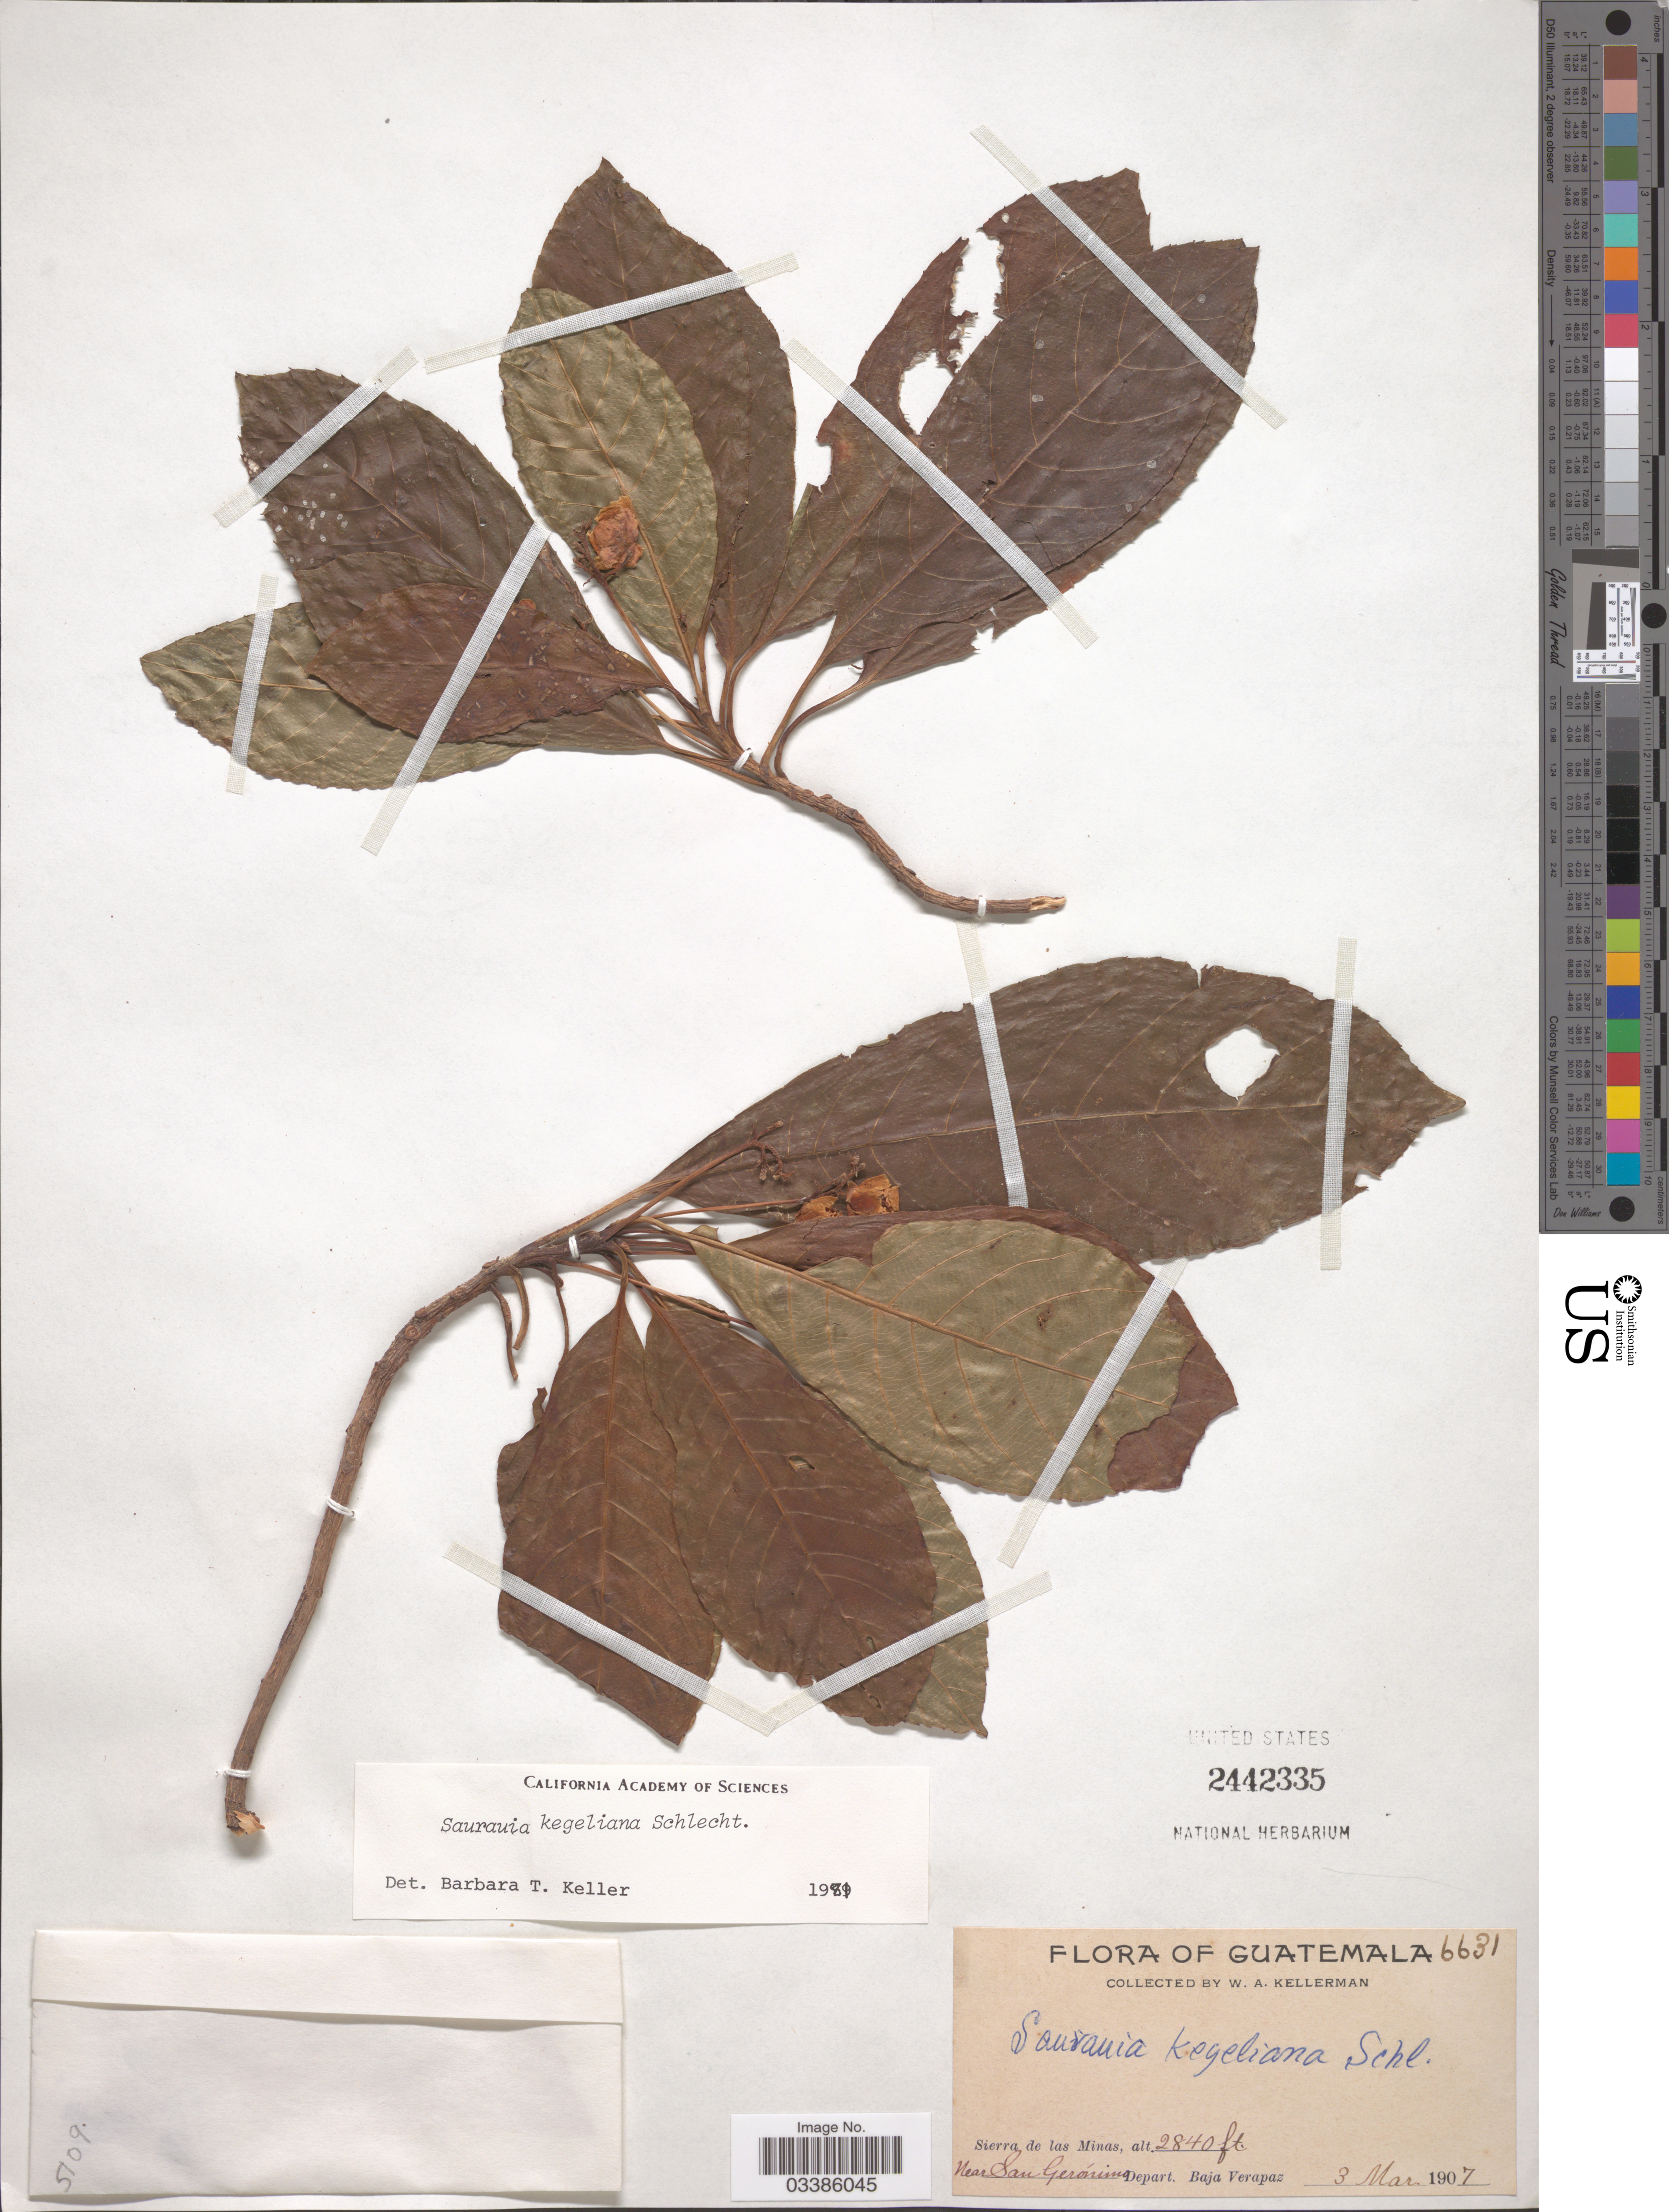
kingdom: Plantae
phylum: Tracheophyta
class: Magnoliopsida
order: Ericales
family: Actinidiaceae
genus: Saurauia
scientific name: Saurauia kegeliana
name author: Schltdl.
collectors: W. Kellerman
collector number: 6631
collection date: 1907-03-03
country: Guatemala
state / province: Baja Verapaz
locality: Sierra de las Minas, Near San Gerónimo, Depart. Baja Verapaz.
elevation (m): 866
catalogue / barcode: US 2442335